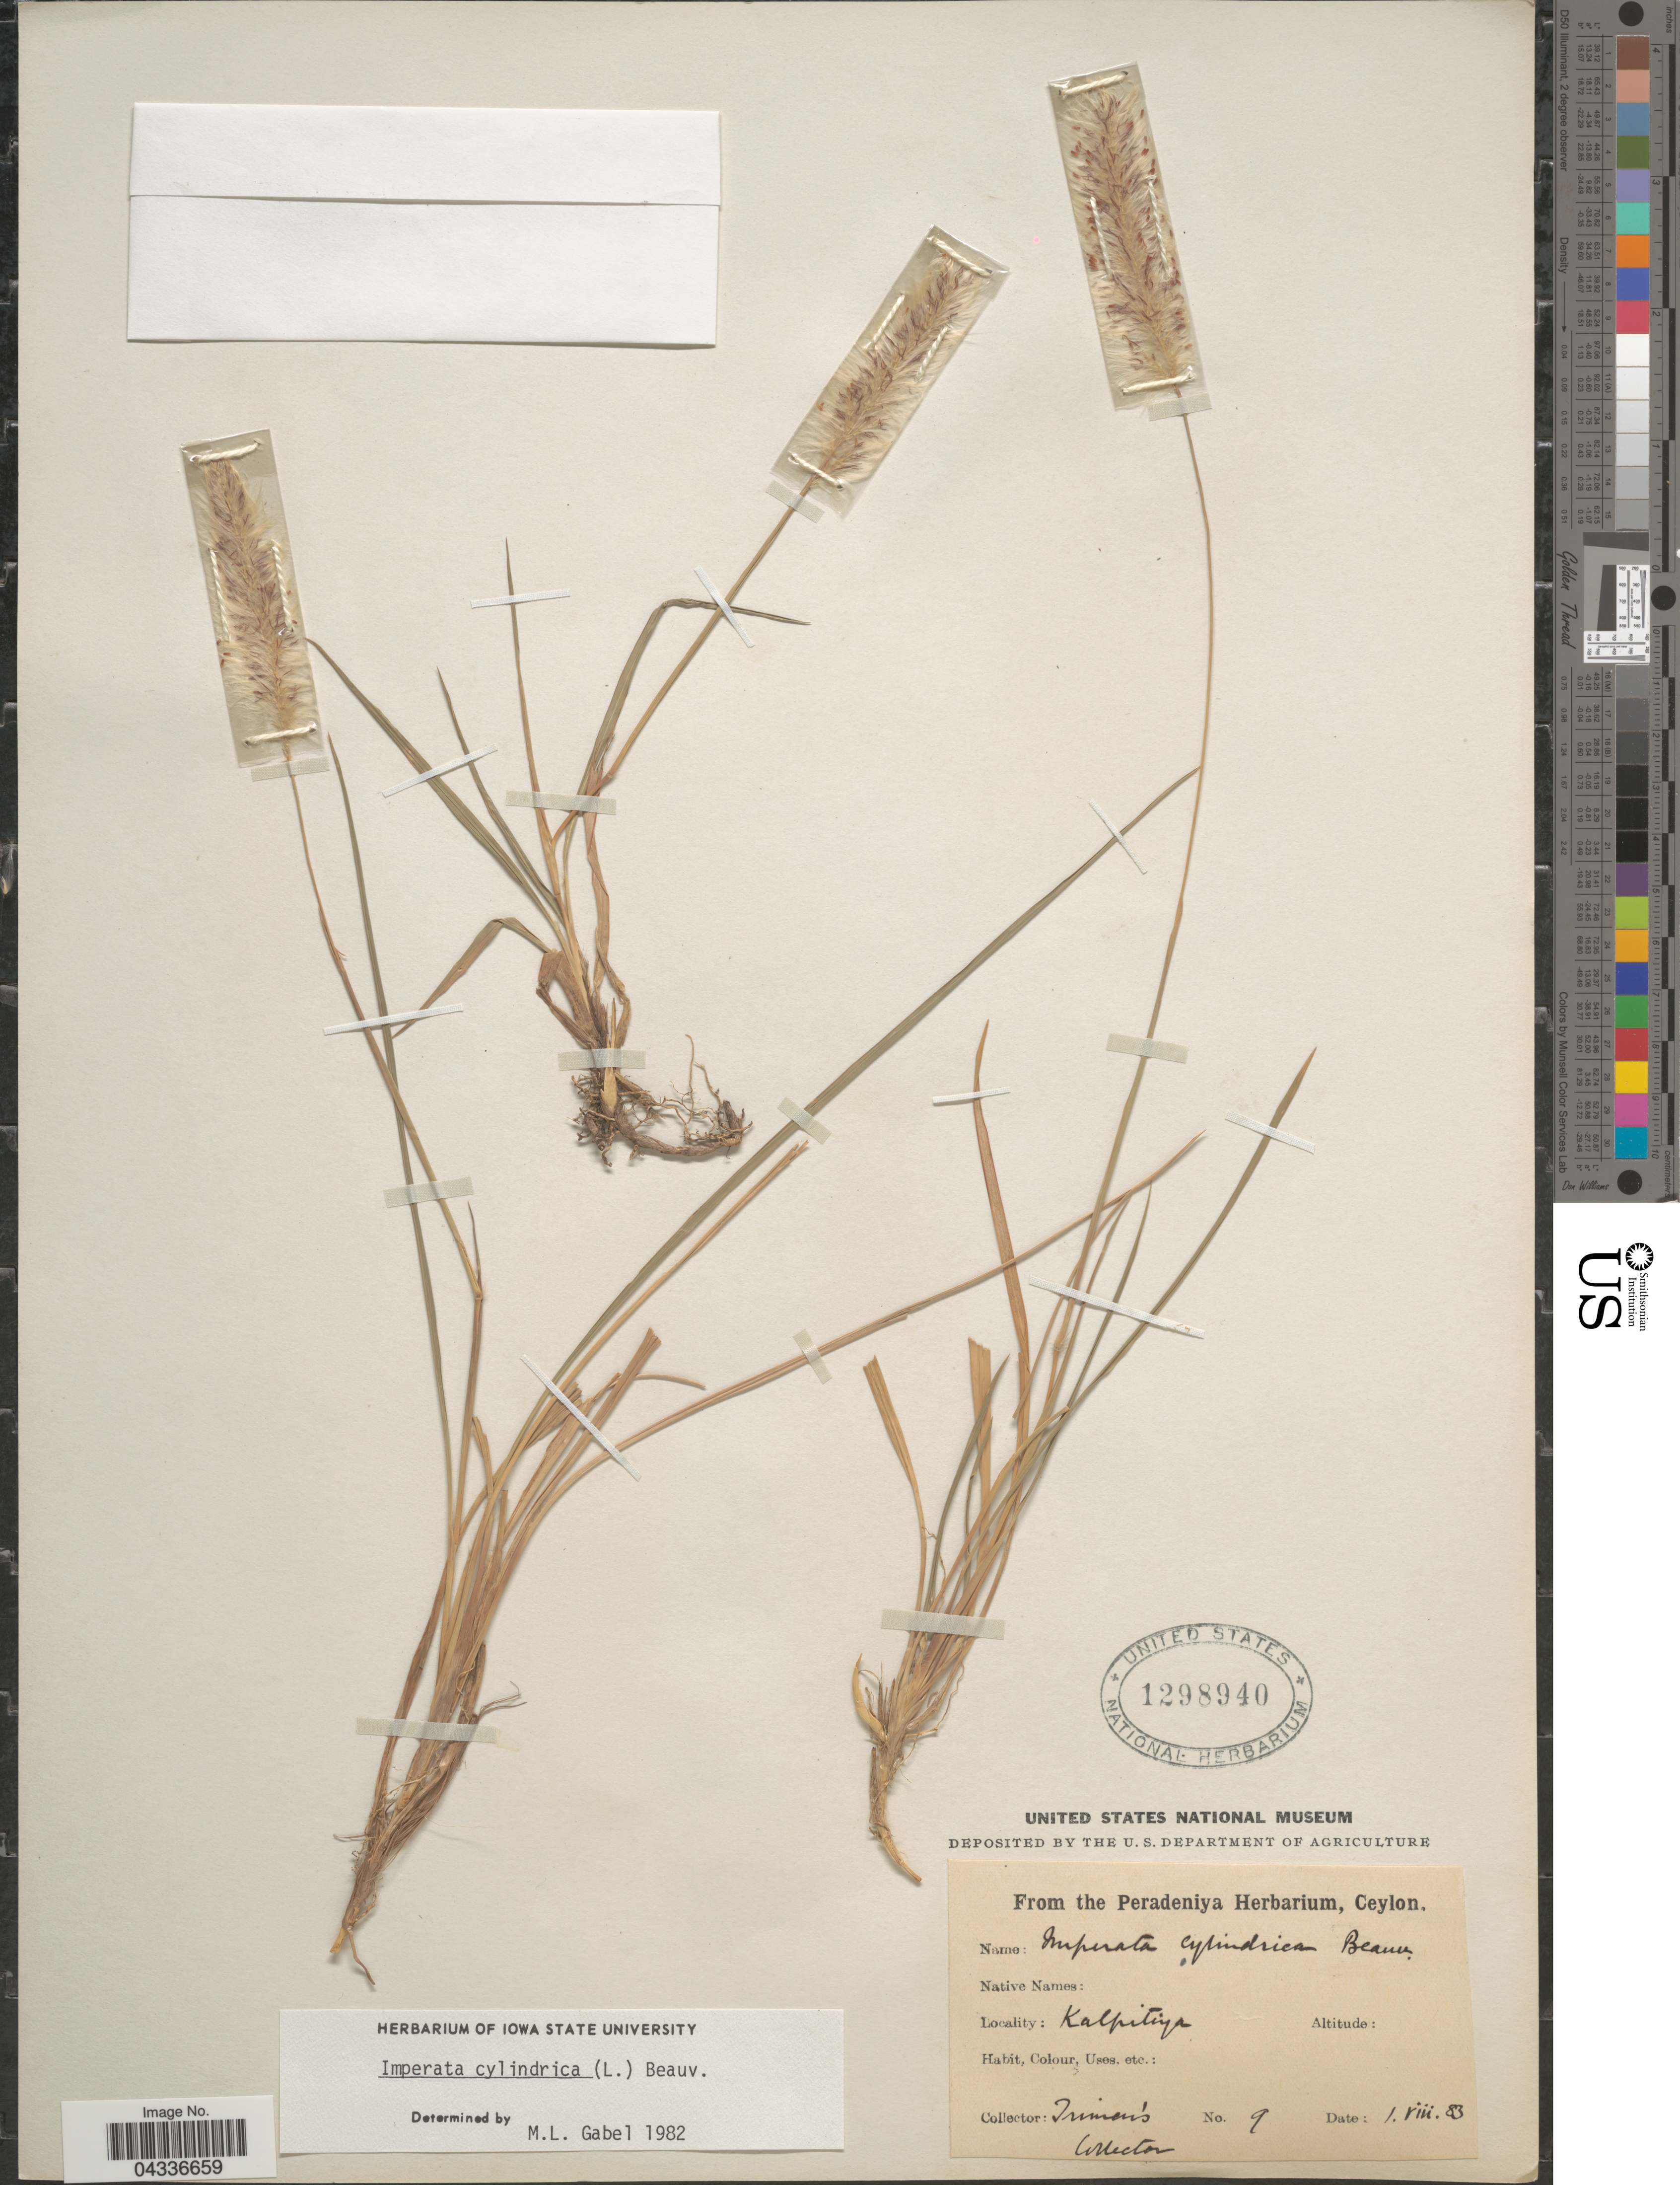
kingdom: Plantae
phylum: Tracheophyta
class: Liliopsida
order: Poales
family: Poaceae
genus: Imperata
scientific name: Imperata cylindrica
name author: (L.) P. Beauv.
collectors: Trimen's collector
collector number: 9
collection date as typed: Transcribed d/m/y: 1/8/83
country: Sri Lanka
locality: Kalpitiya.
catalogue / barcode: US 1298940